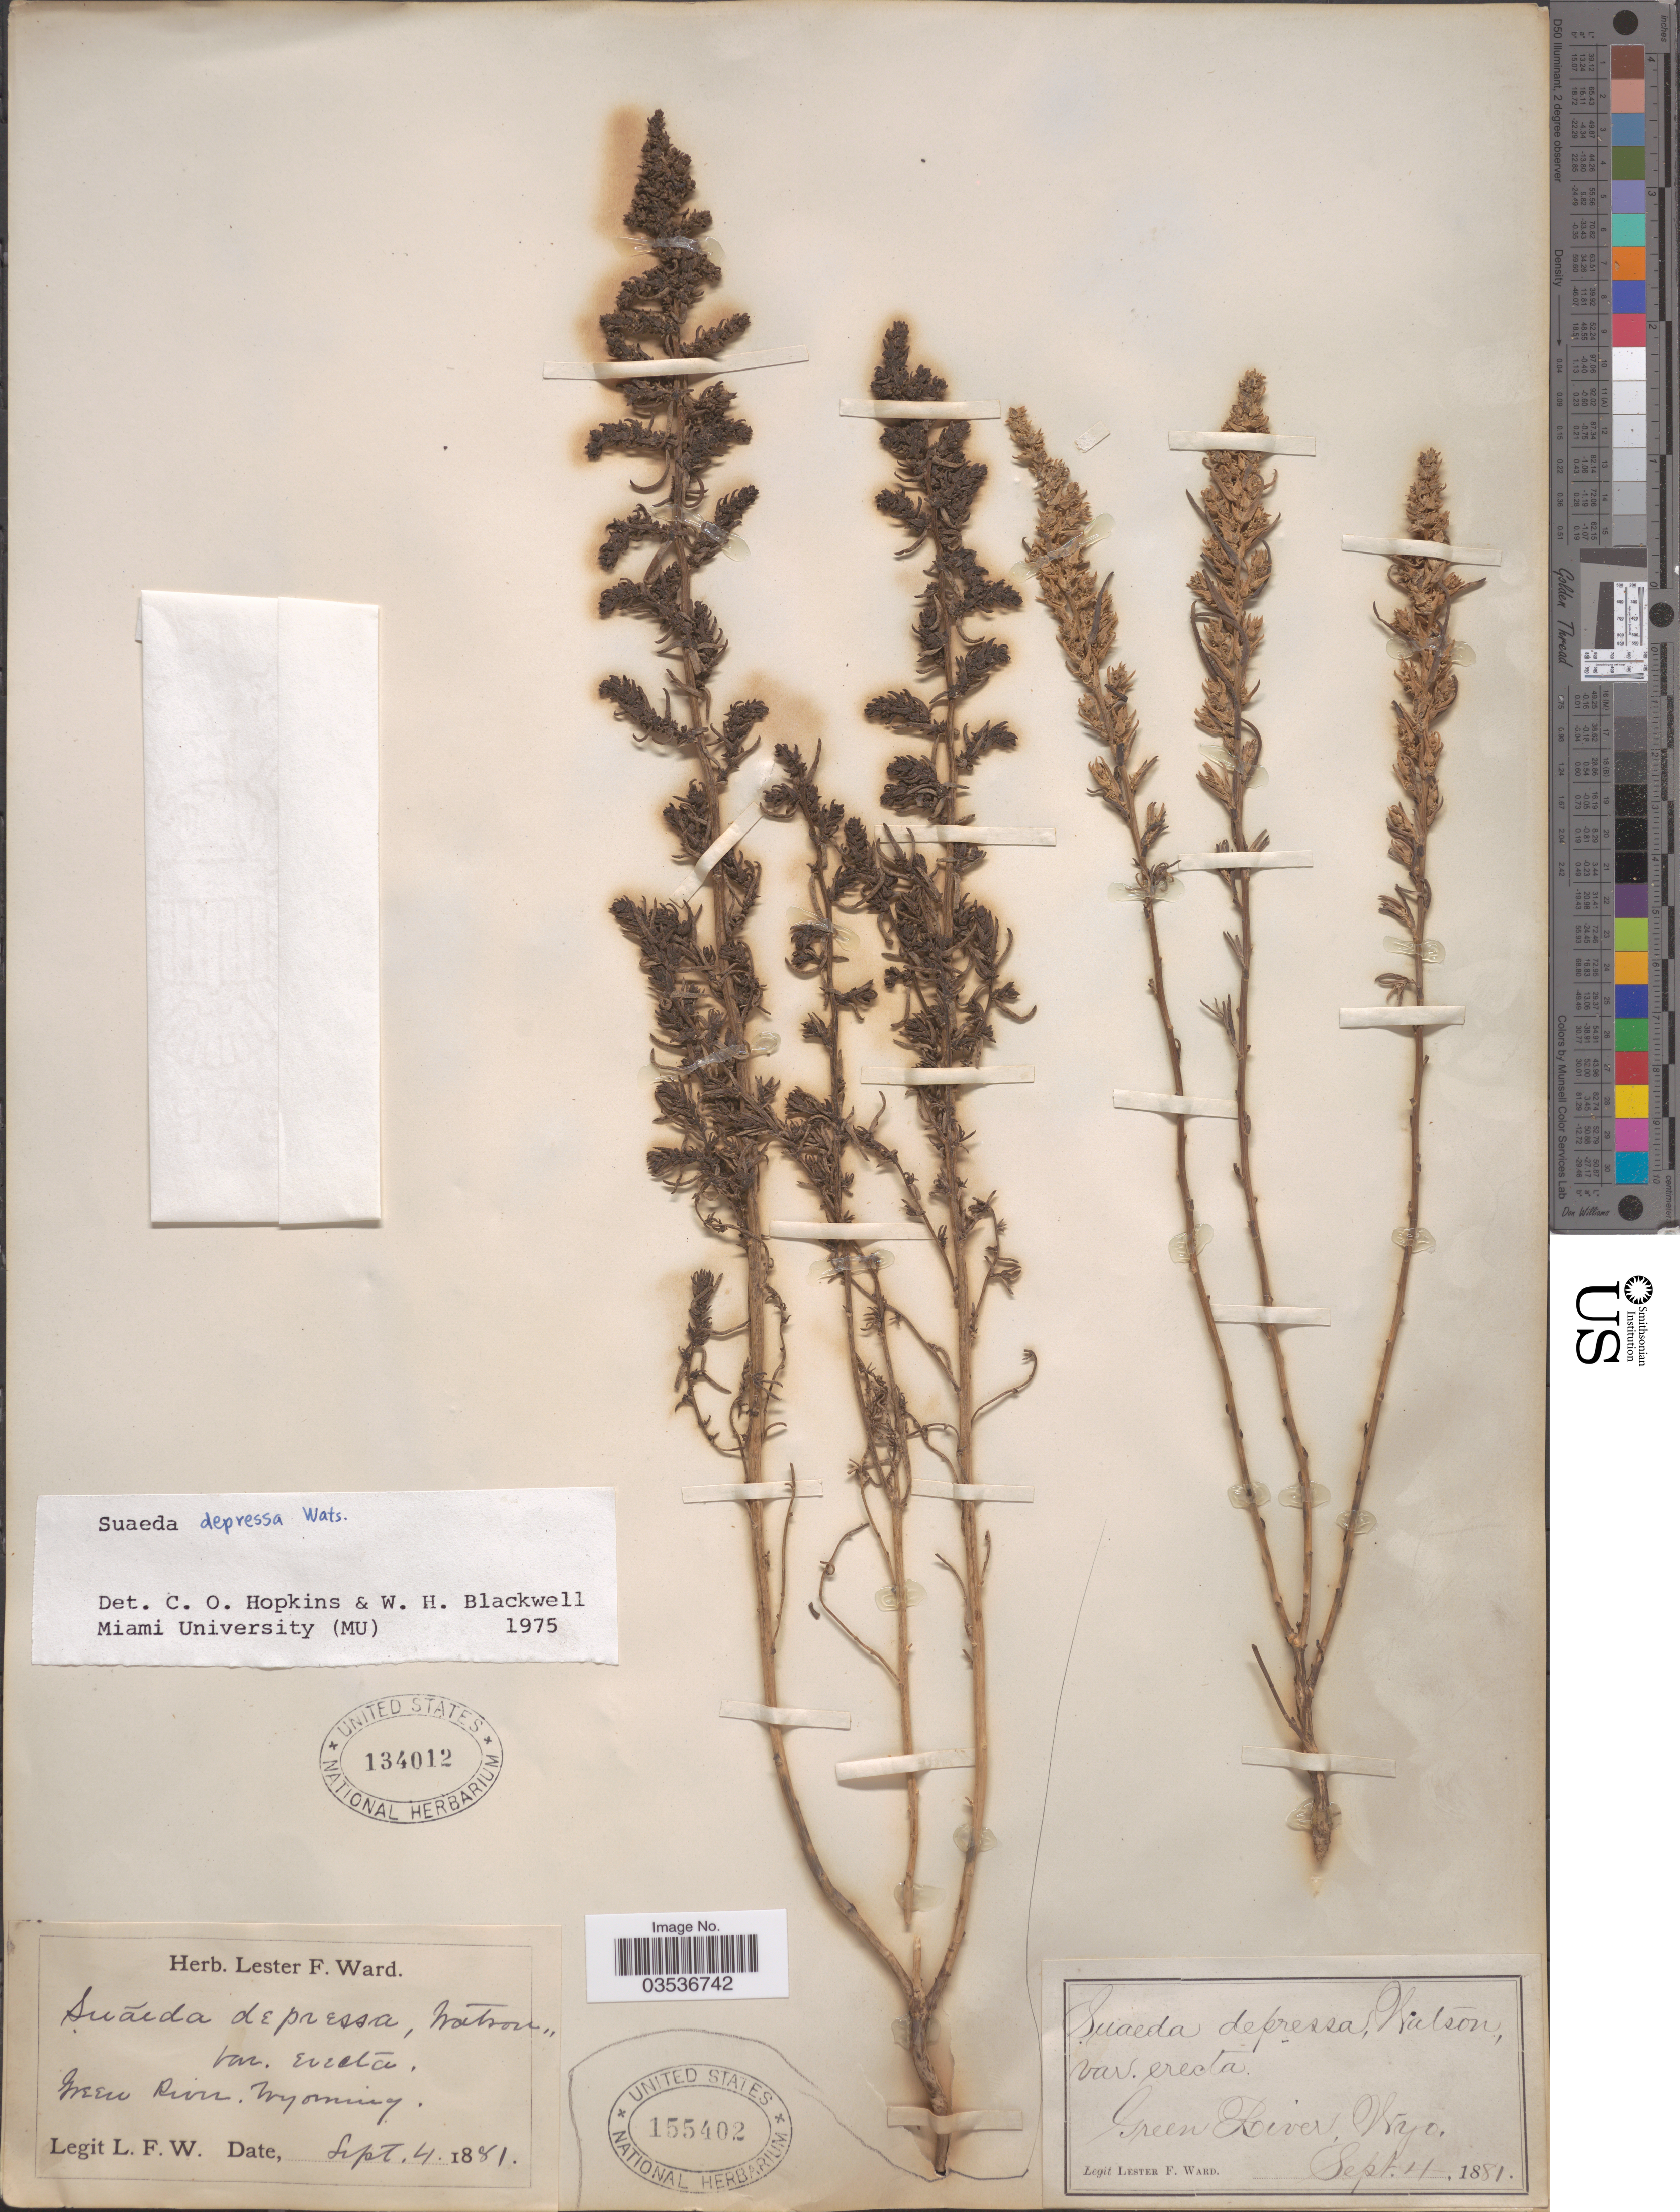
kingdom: Plantae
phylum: Tracheophyta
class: Magnoliopsida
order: Caryophyllales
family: Amaranthaceae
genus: Suaeda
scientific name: Suaeda depressa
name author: (Pursh) S. Watson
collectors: L. F. Ward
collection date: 1881-09-04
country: United States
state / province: Wyoming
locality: Green River.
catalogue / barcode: US 134012